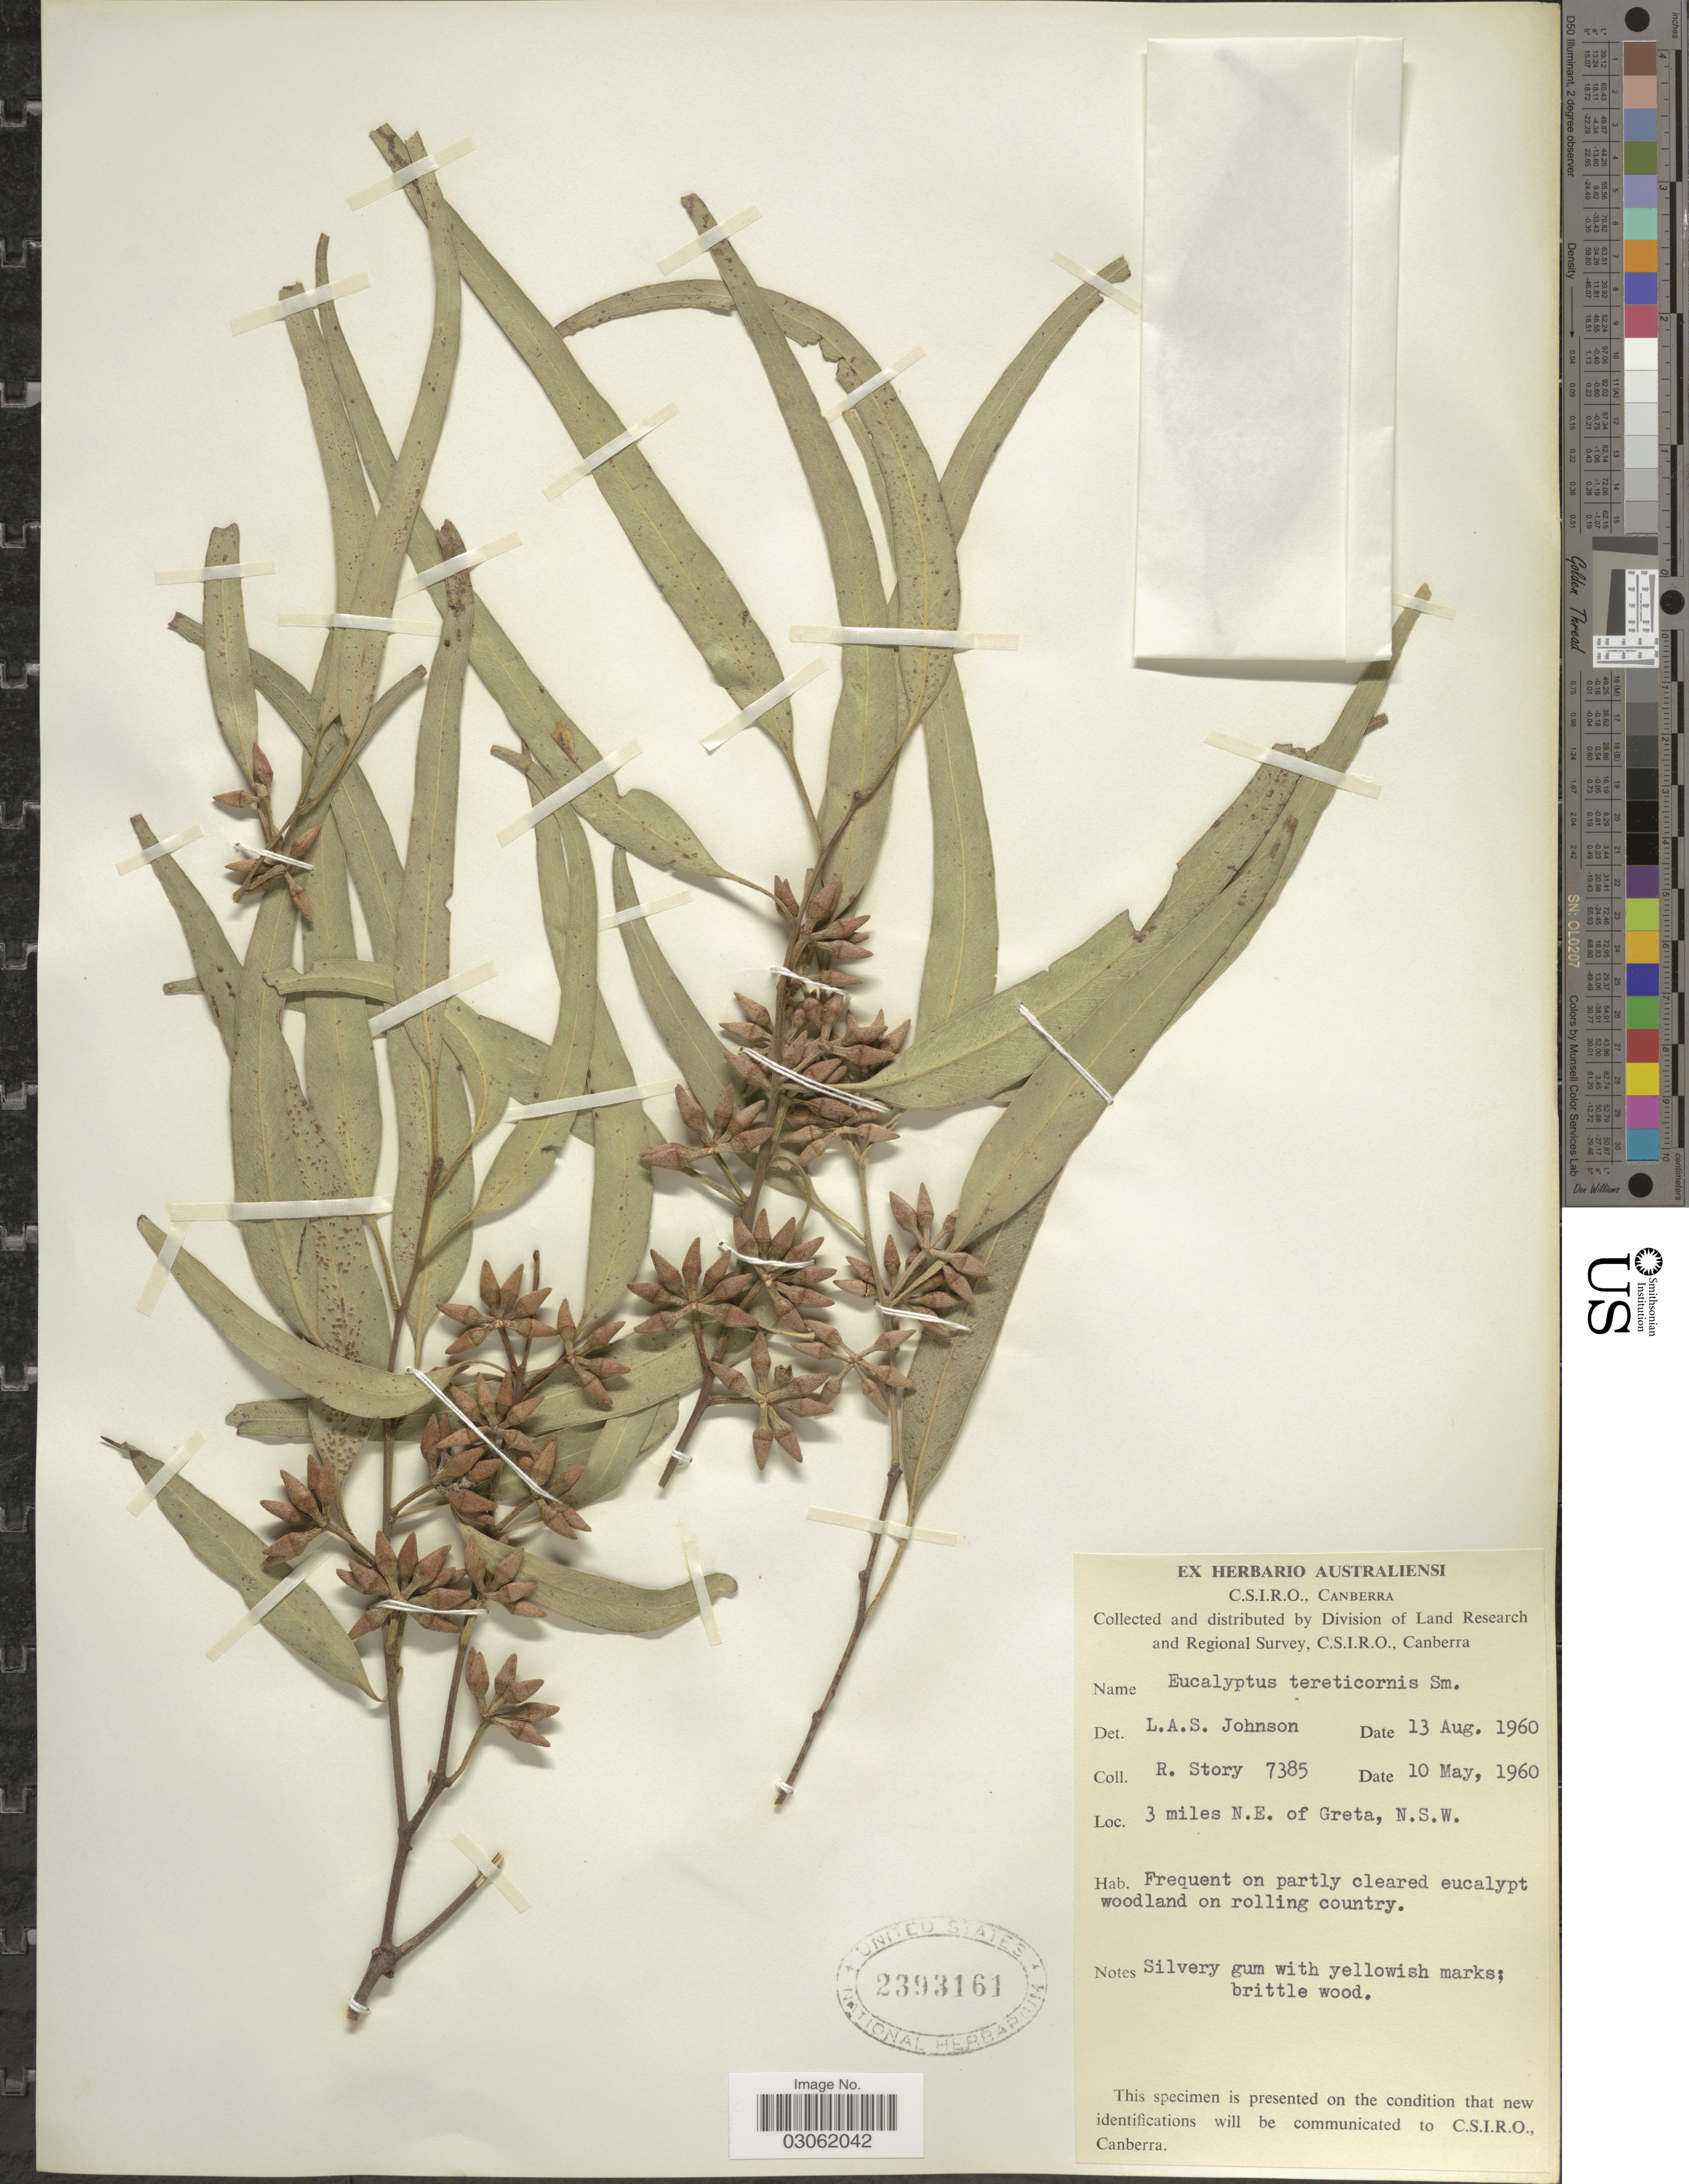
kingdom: Plantae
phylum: Tracheophyta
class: Magnoliopsida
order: Myrtales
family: Myrtaceae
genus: Eucalyptus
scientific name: Eucalyptus tereticornis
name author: Sm.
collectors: R. Story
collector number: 7385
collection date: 1960-05-10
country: Australia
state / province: New South Wales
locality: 3 miles N. E. of Greta, N. S. W.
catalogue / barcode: US 2393161